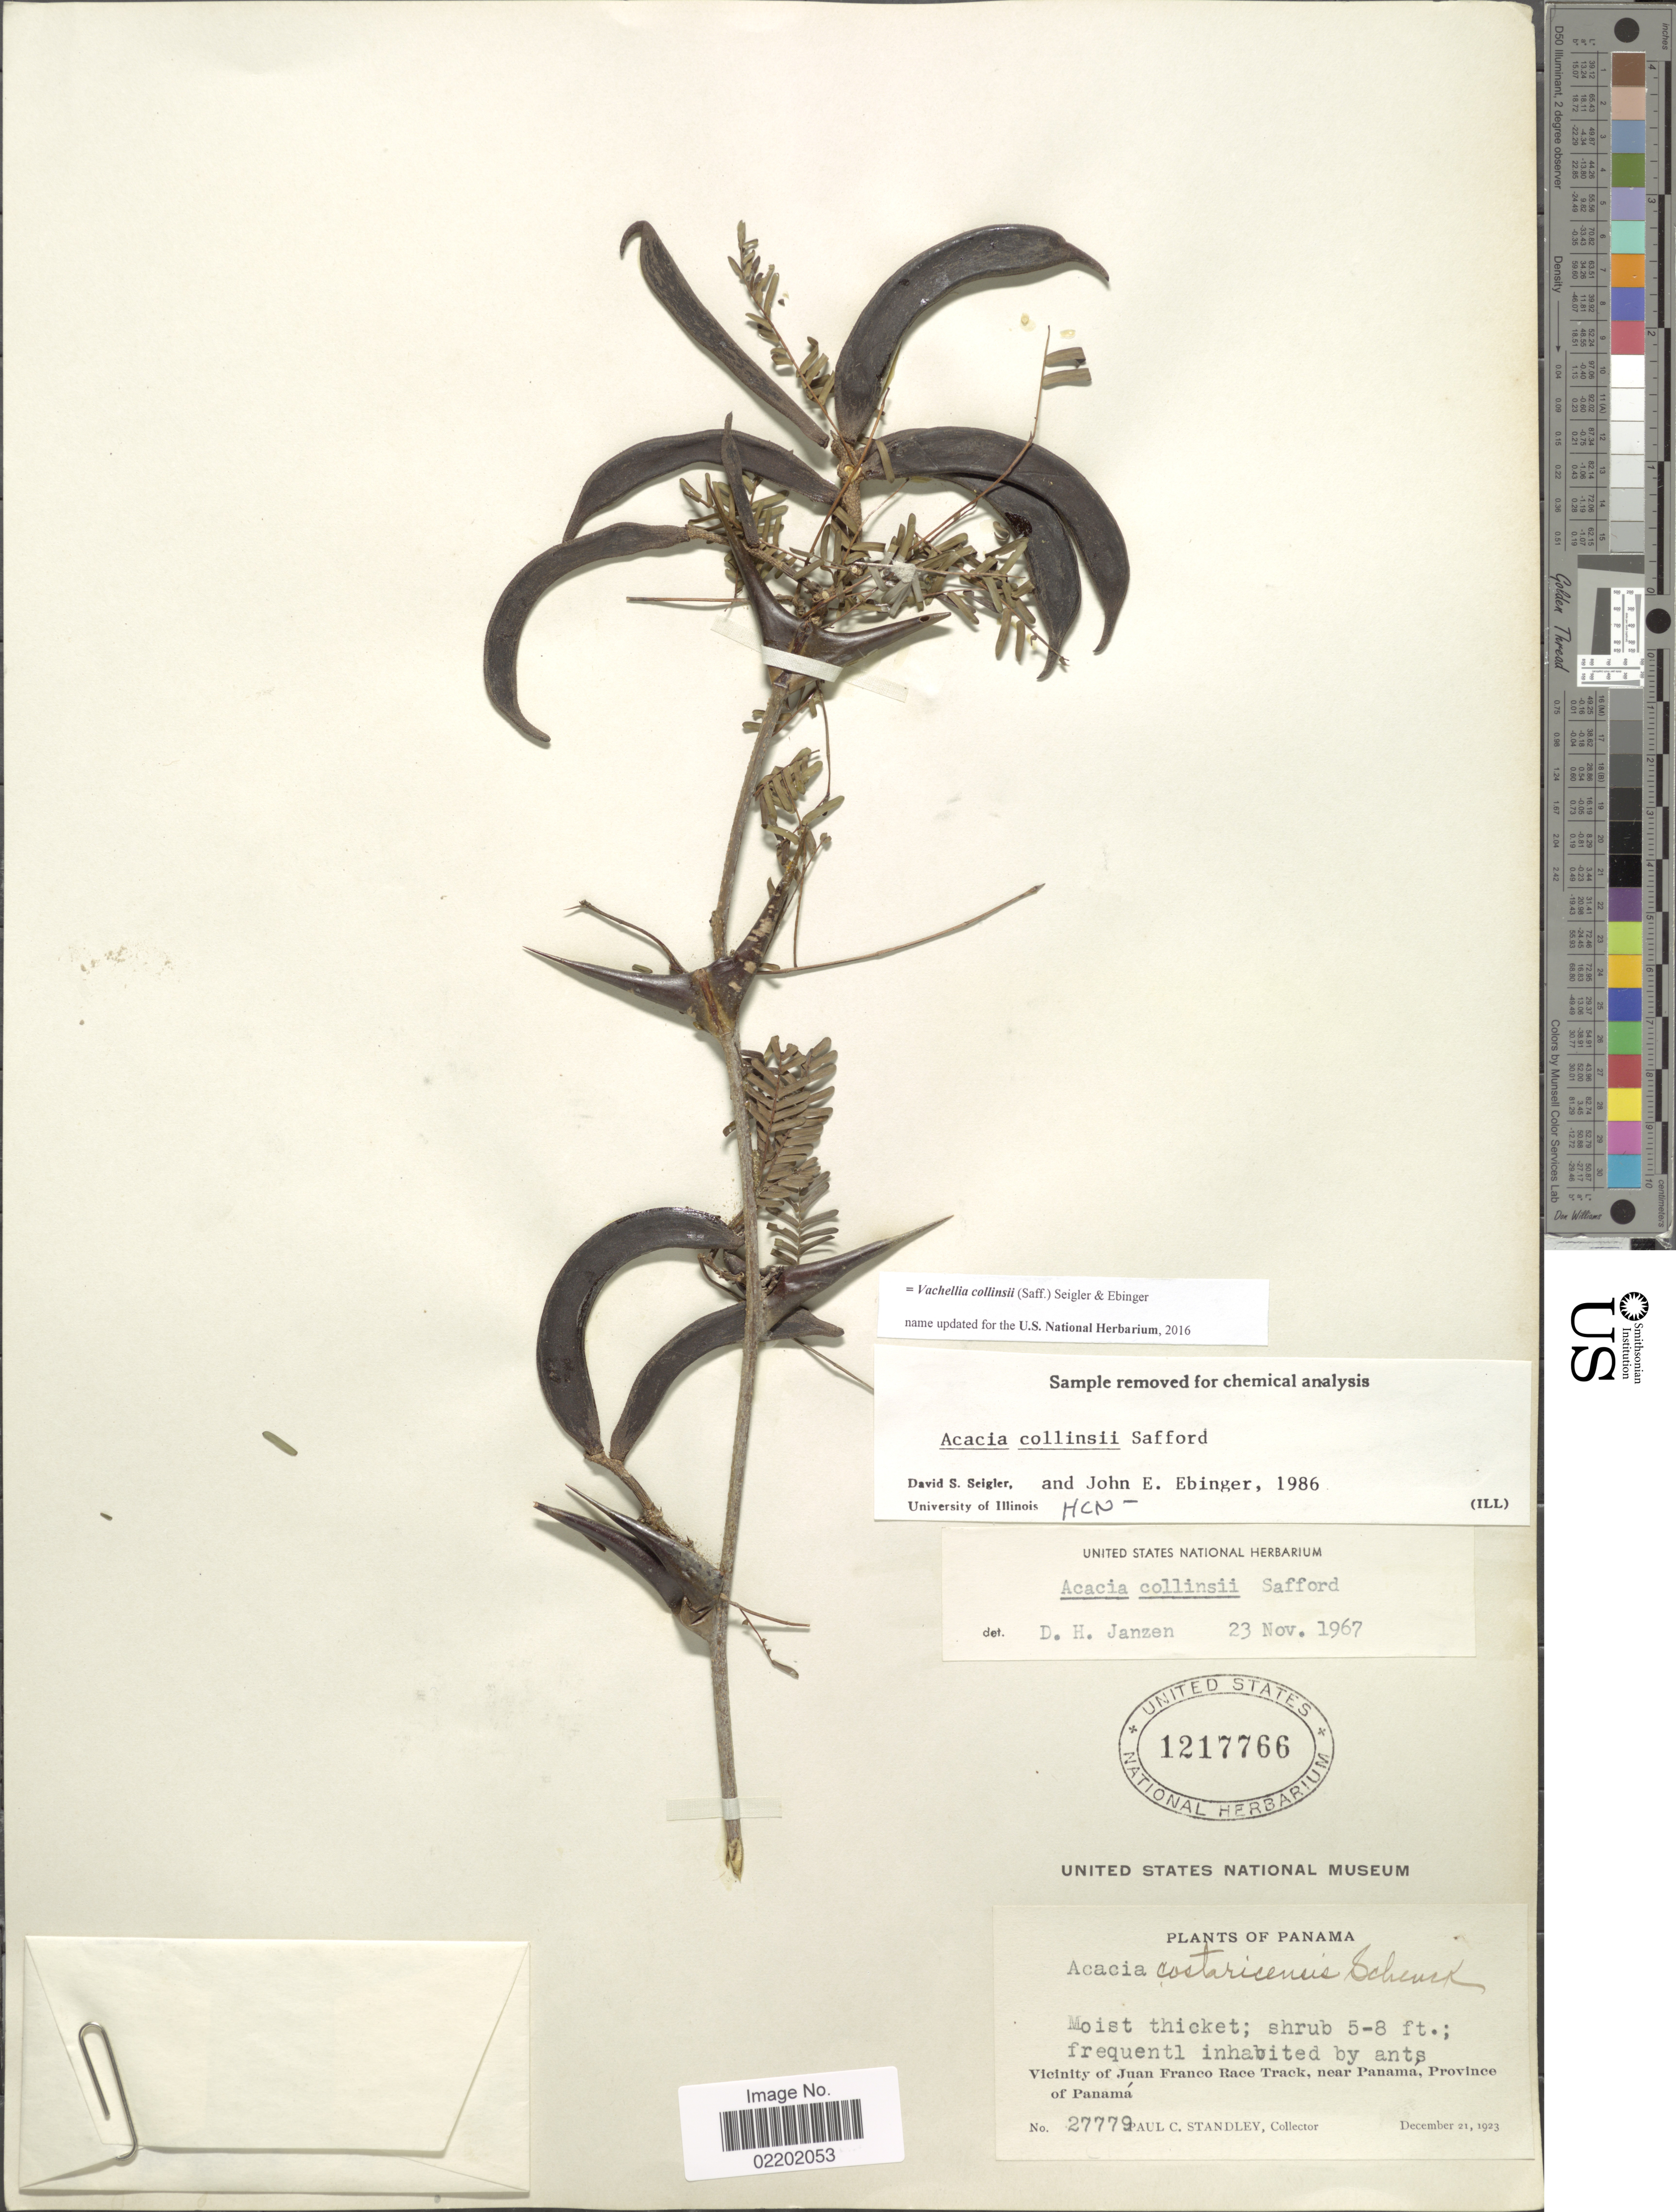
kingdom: Plantae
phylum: Tracheophyta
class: Magnoliopsida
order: Fabales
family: Fabaceae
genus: Vachellia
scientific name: Vachellia collinsii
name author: (Saff.) Seigler & Ebinger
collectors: P. C. Standley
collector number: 27779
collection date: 1923-12-21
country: Panama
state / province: Panamá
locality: Vicinity of JUan Franco Race Track, near Panama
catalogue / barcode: US 1217766